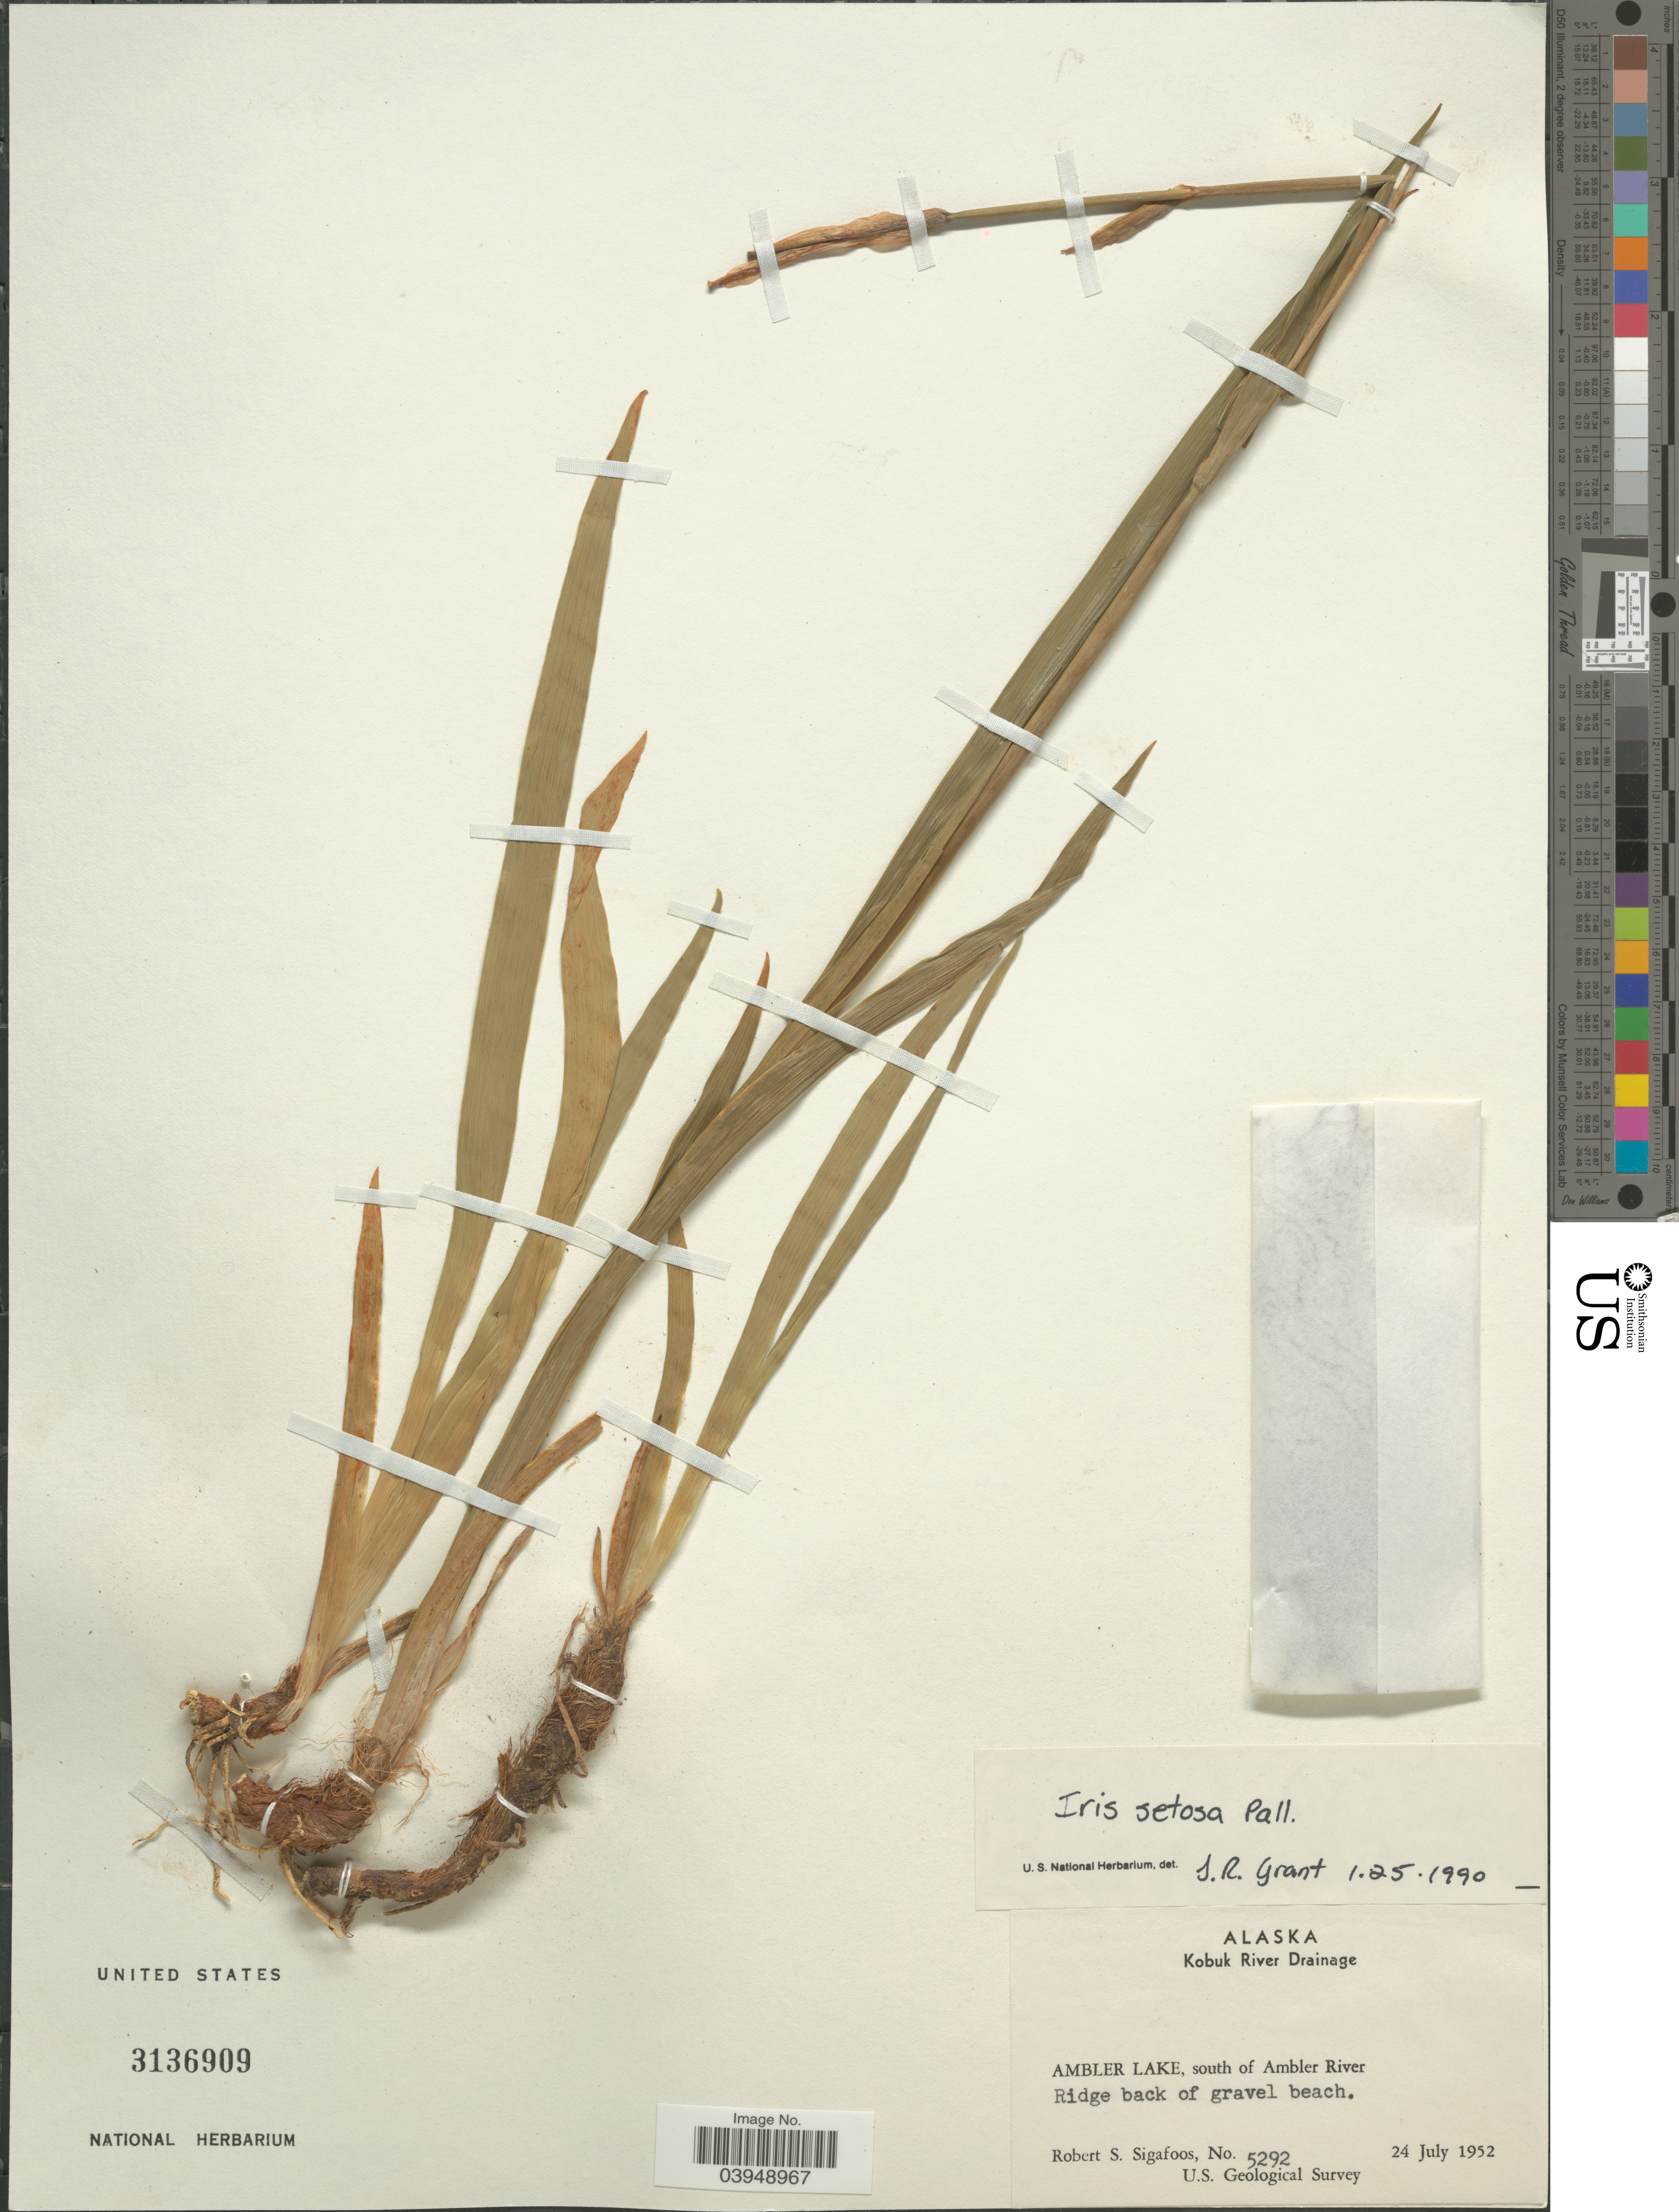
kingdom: Plantae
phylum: Tracheophyta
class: Liliopsida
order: Asparagales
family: Iridaceae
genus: Iris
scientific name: Iris setosa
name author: Pall. ex Link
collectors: R. Sigafoos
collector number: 5292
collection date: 1952-07-24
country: United States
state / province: Alaska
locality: Kobuk River Drainage. Ambler Lake, south of Ambler River. Ridge back of gravel beach.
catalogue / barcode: US 3136909